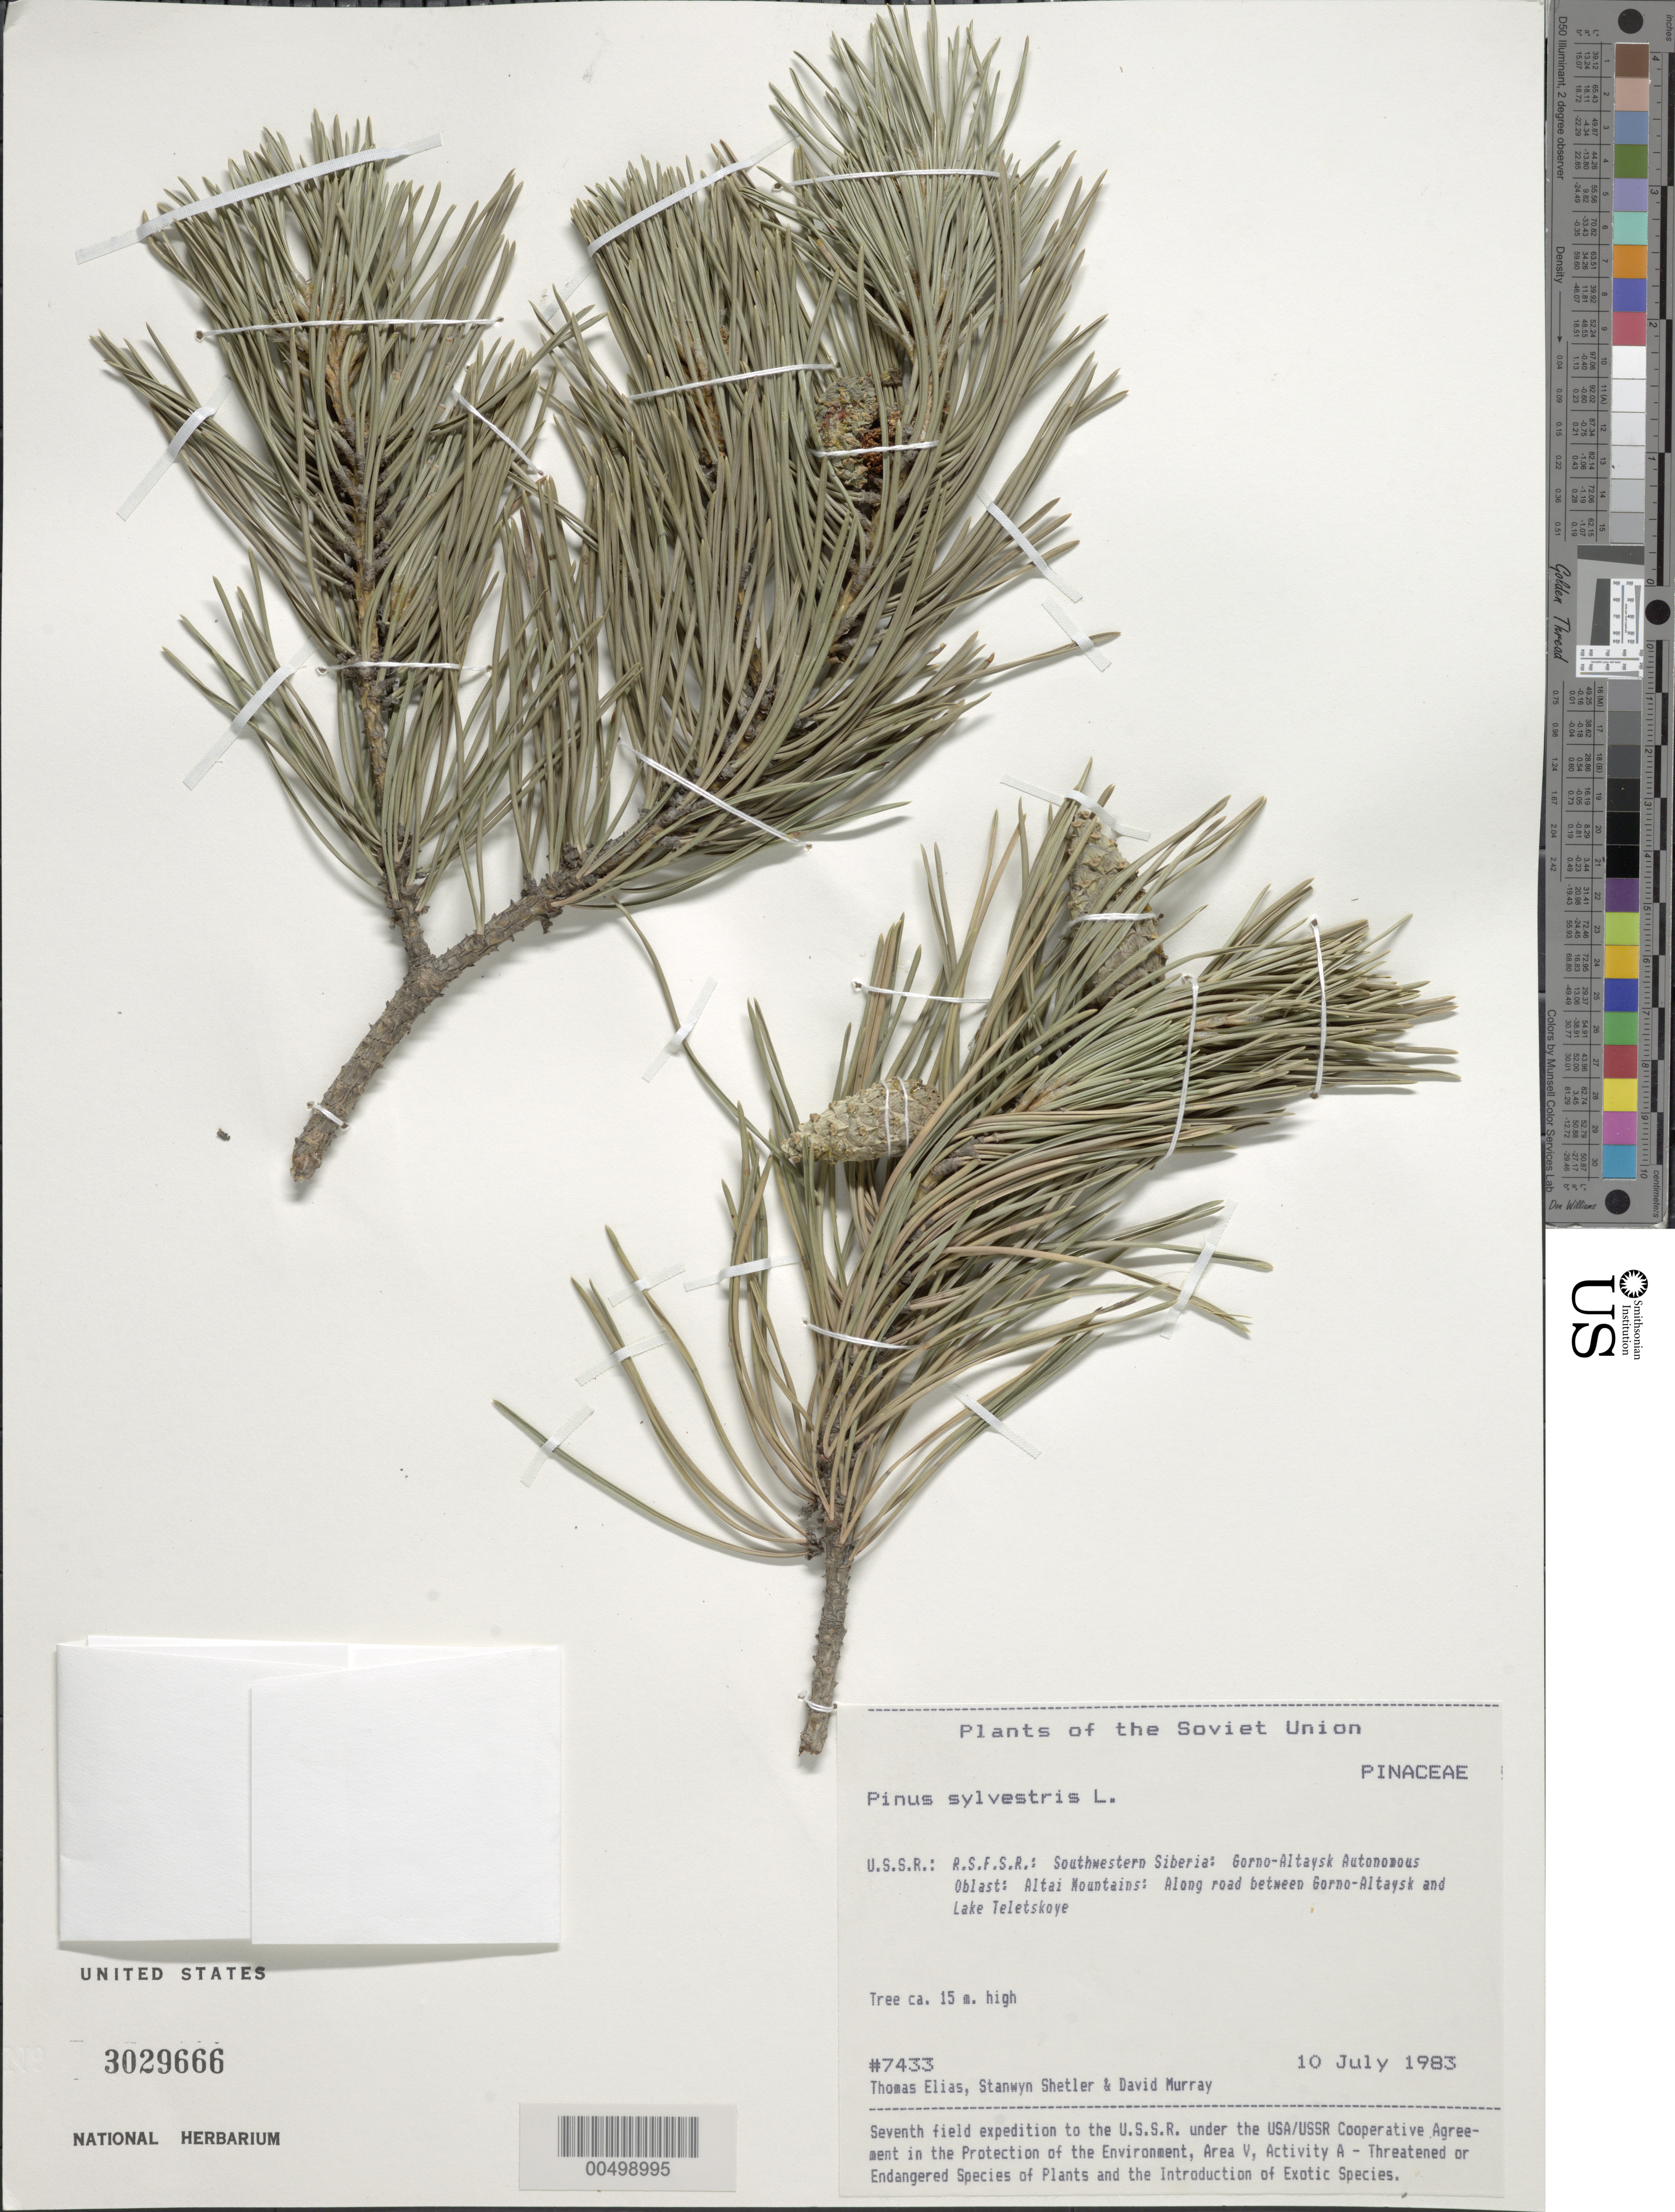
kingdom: Plantae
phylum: Tracheophyta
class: Pinopsida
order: Pinales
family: Pinaceae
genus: Pinus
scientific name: Pinus sylvestris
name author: L.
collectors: T. Elias, S. Shetler & D. F. Murray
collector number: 7433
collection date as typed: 10 Jul 1983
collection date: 1983-07-10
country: Russian Federation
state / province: Altai Republic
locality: Altai Mountains, along road between Gorno-Altaysk and Lake Teletskoye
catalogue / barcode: US 3029666